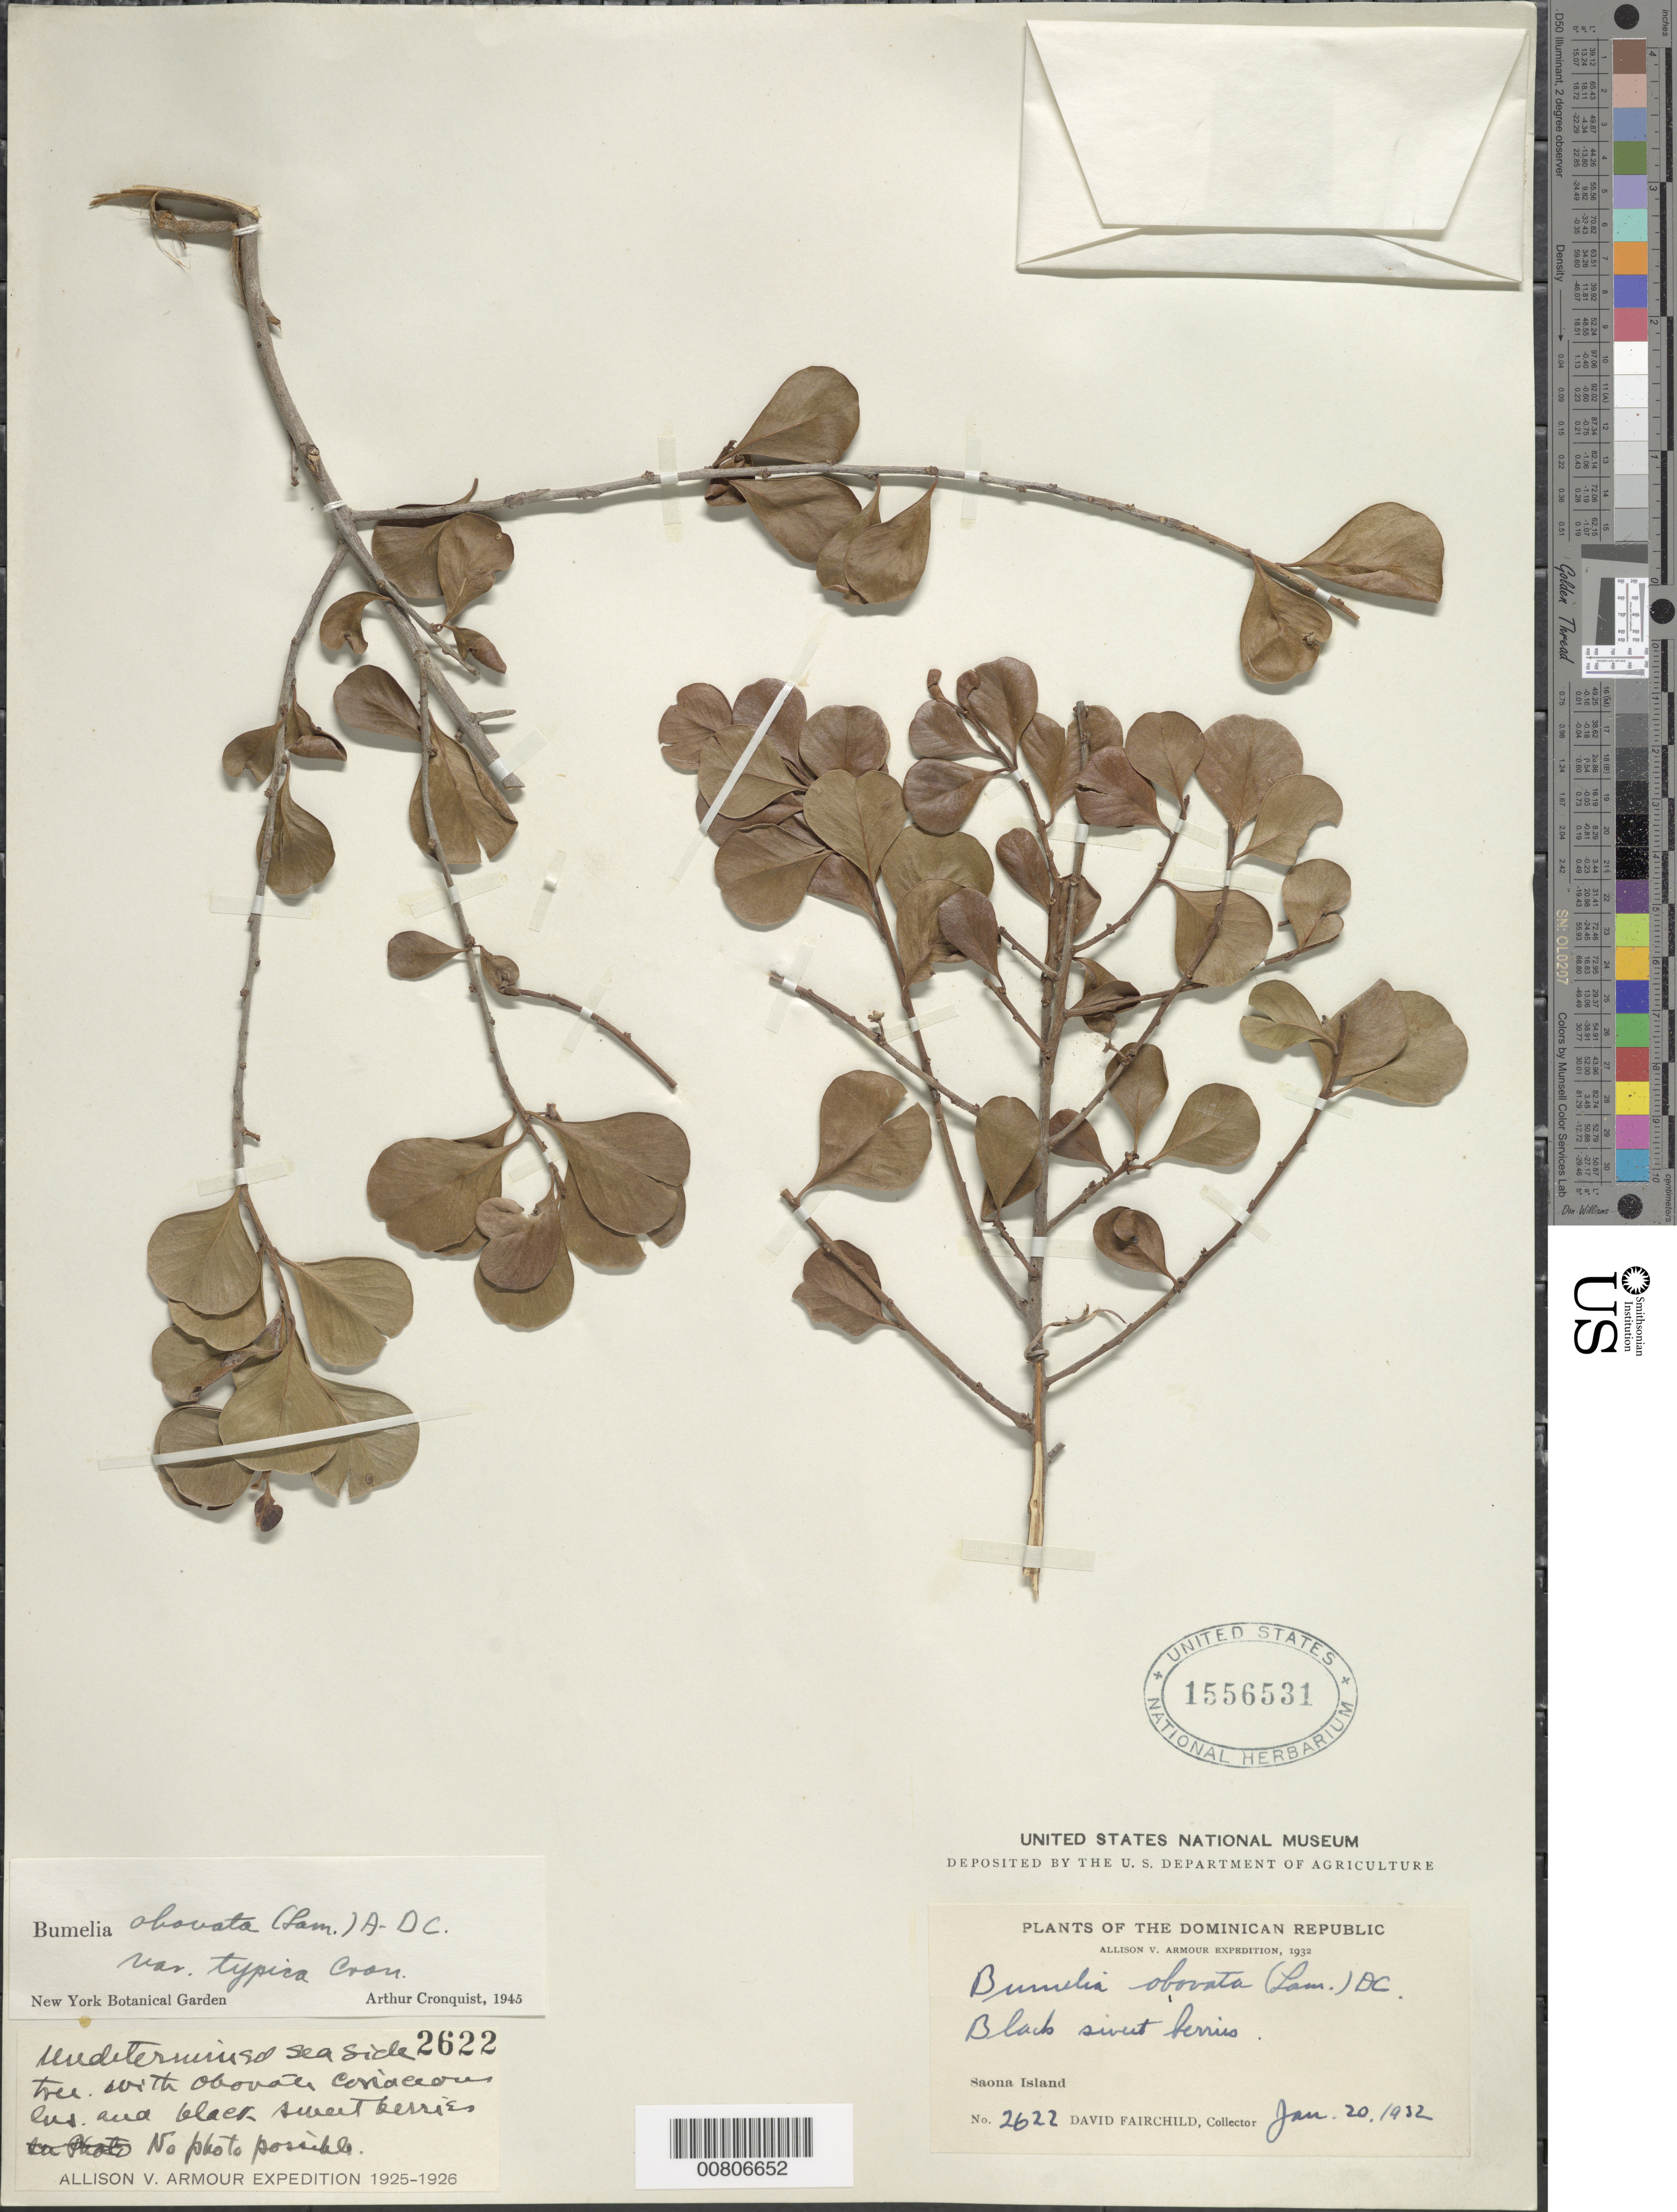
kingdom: Plantae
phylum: Tracheophyta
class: Magnoliopsida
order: Ericales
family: Sapotaceae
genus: Sideroxylon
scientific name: Sideroxylon obovatum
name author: Lam.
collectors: D. Fairchild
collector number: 2622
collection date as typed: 20 Jan 1932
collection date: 1932-01-20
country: Dominican Republic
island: Hispaniola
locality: Saona Island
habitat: Seaside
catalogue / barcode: US 1556531